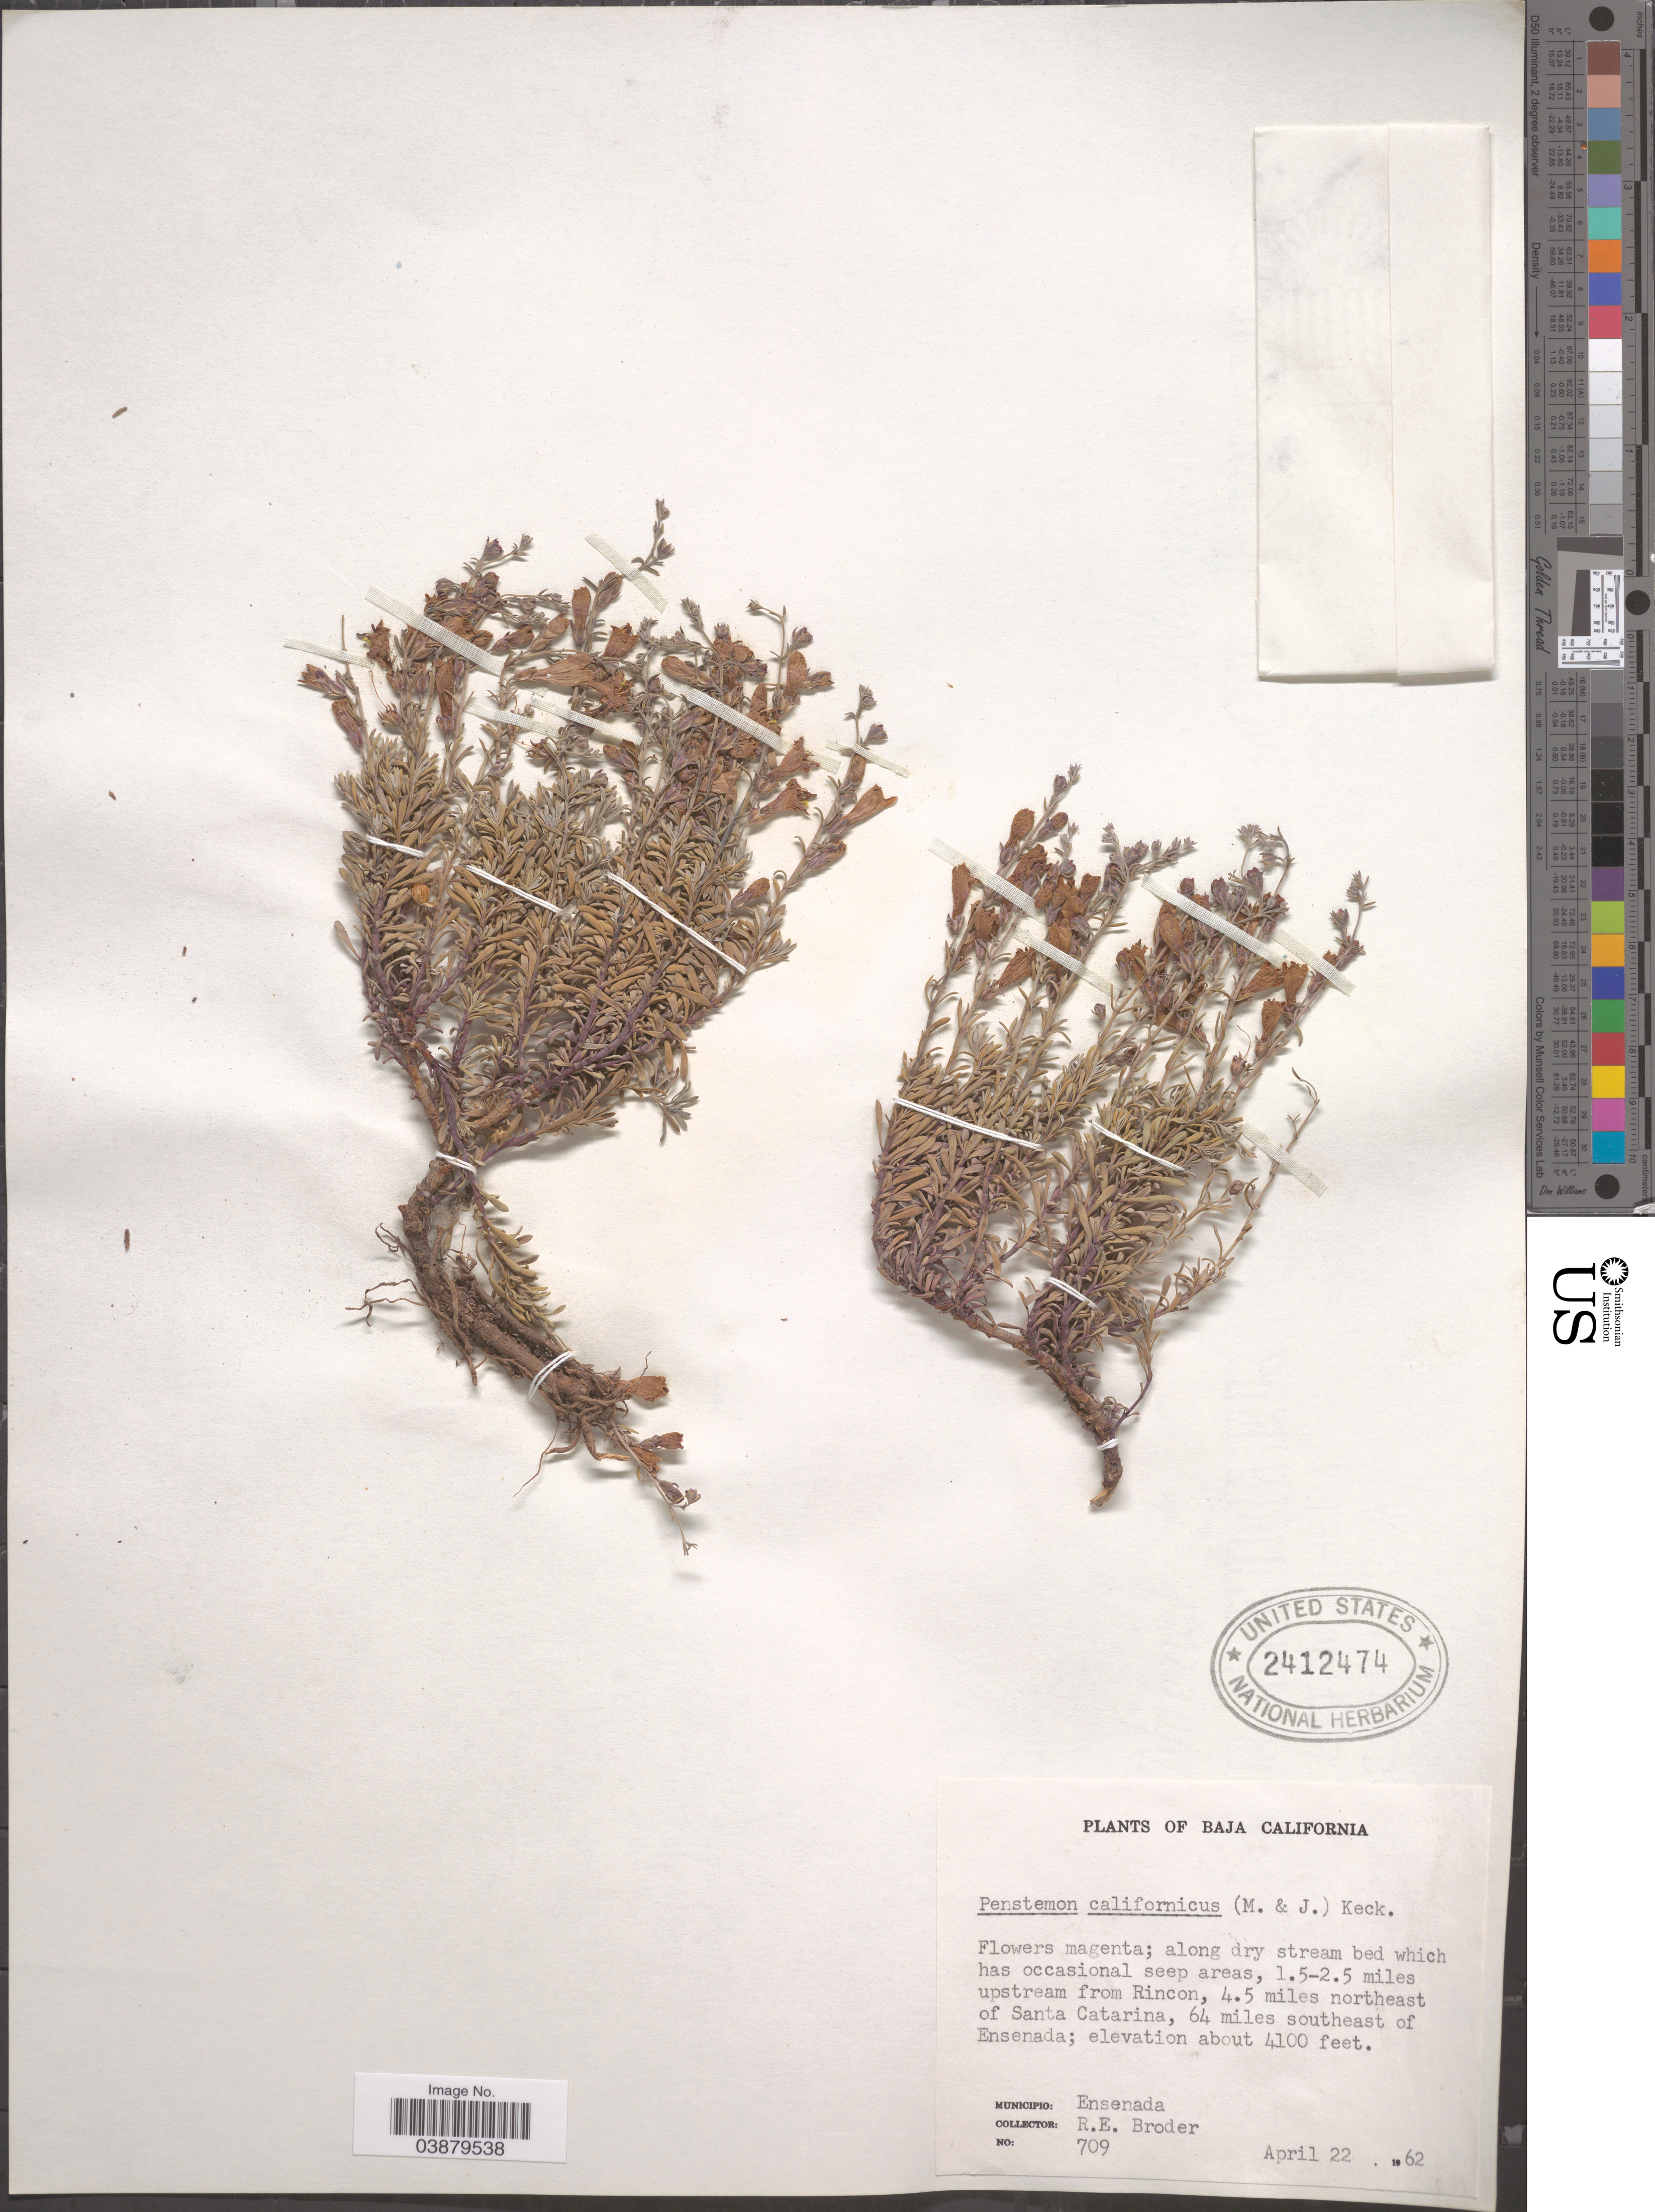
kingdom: Plantae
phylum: Tracheophyta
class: Magnoliopsida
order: Lamiales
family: Plantaginaceae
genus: Penstemon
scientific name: Penstemon californicus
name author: (Munz & I.M. Johnst.) D.D. Keck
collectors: R. Broder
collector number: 709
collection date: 1962-04-22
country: Mexico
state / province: Baja California Norte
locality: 1.5-2.5 miles upstream from Rincon, 4.5 miles northeast of Santa Catarina, 64 miles southeast of Ensenada. Municipio: Ensenada.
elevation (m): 1250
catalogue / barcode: US 2412474